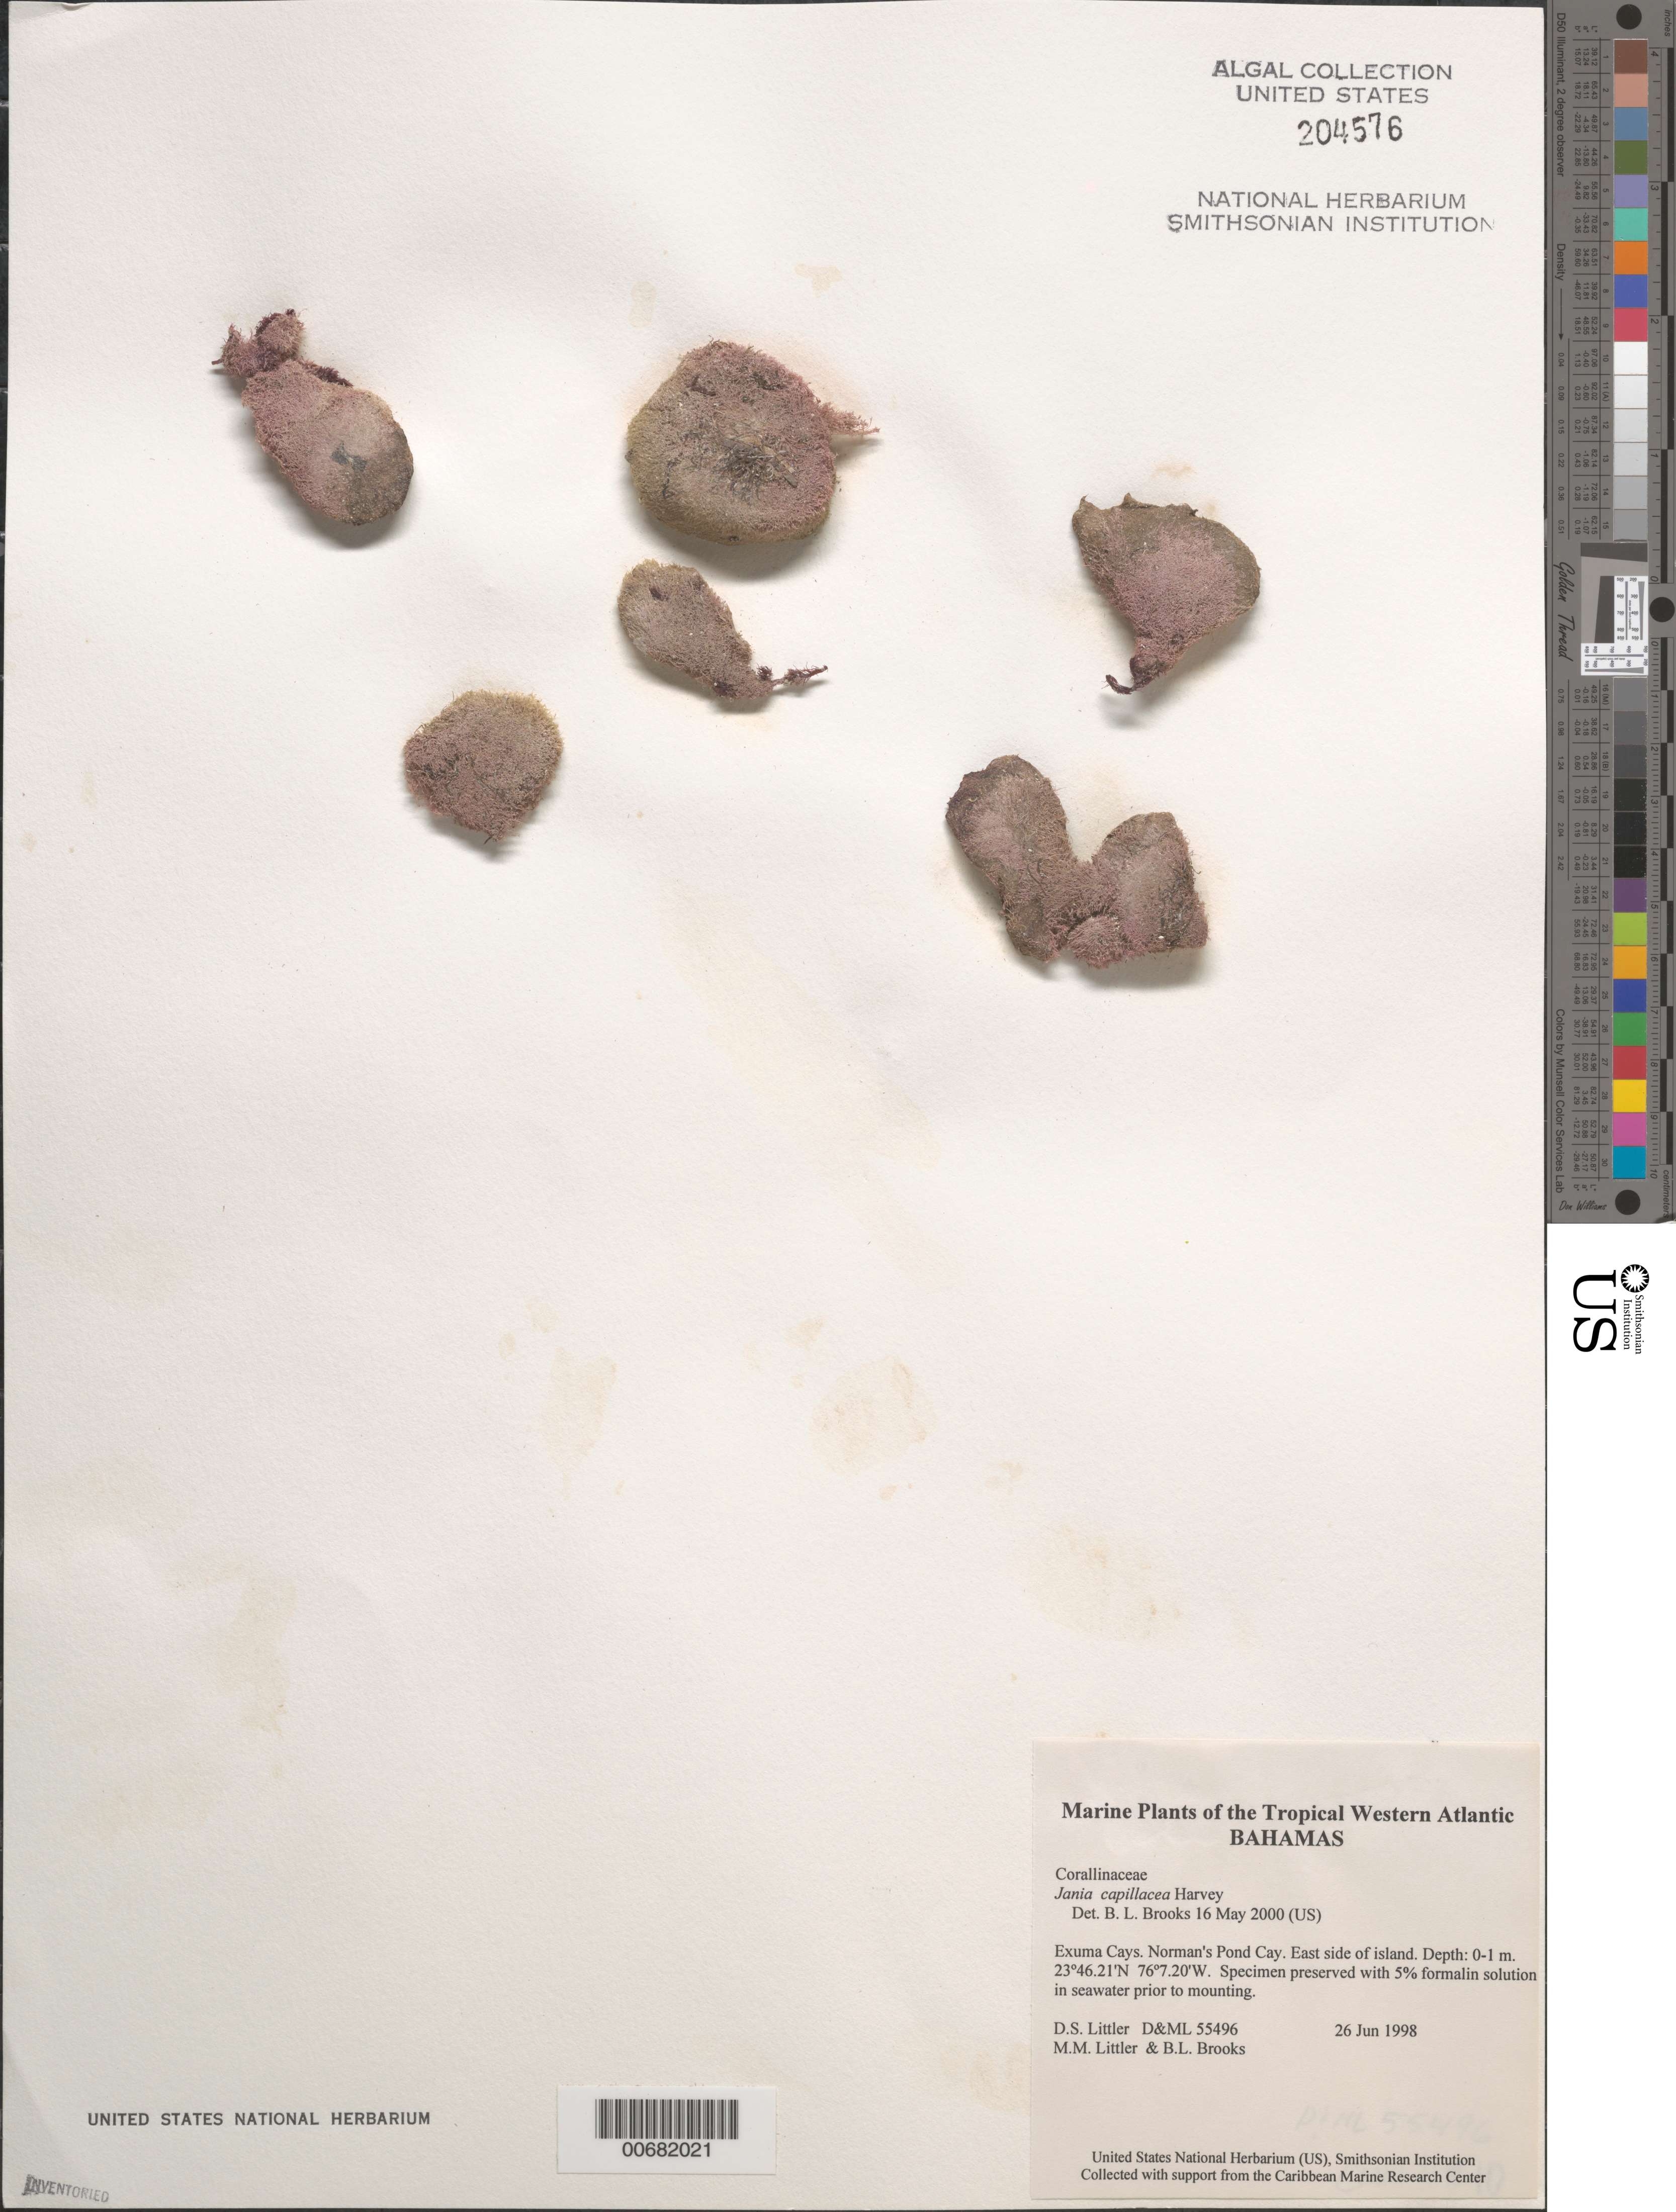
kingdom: Plantae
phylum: Rhodophyta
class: Florideophyceae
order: Corallinales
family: Corallinaceae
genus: Jania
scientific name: Jania capillacea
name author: Harv.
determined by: Brooks, B. L., (BOT), Smithsonian Institution - National Museum of Natural History (UNITED STATES)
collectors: D. S. Littler, M. M. Littler & B. Brooks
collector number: D&ML 55496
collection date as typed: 26 Jun 1998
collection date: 1998-06-26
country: Bahamas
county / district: Exuma District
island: Norman's Pond Cay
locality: East side of island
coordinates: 23 46.21' N, 76 7.20' W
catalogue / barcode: US 204576